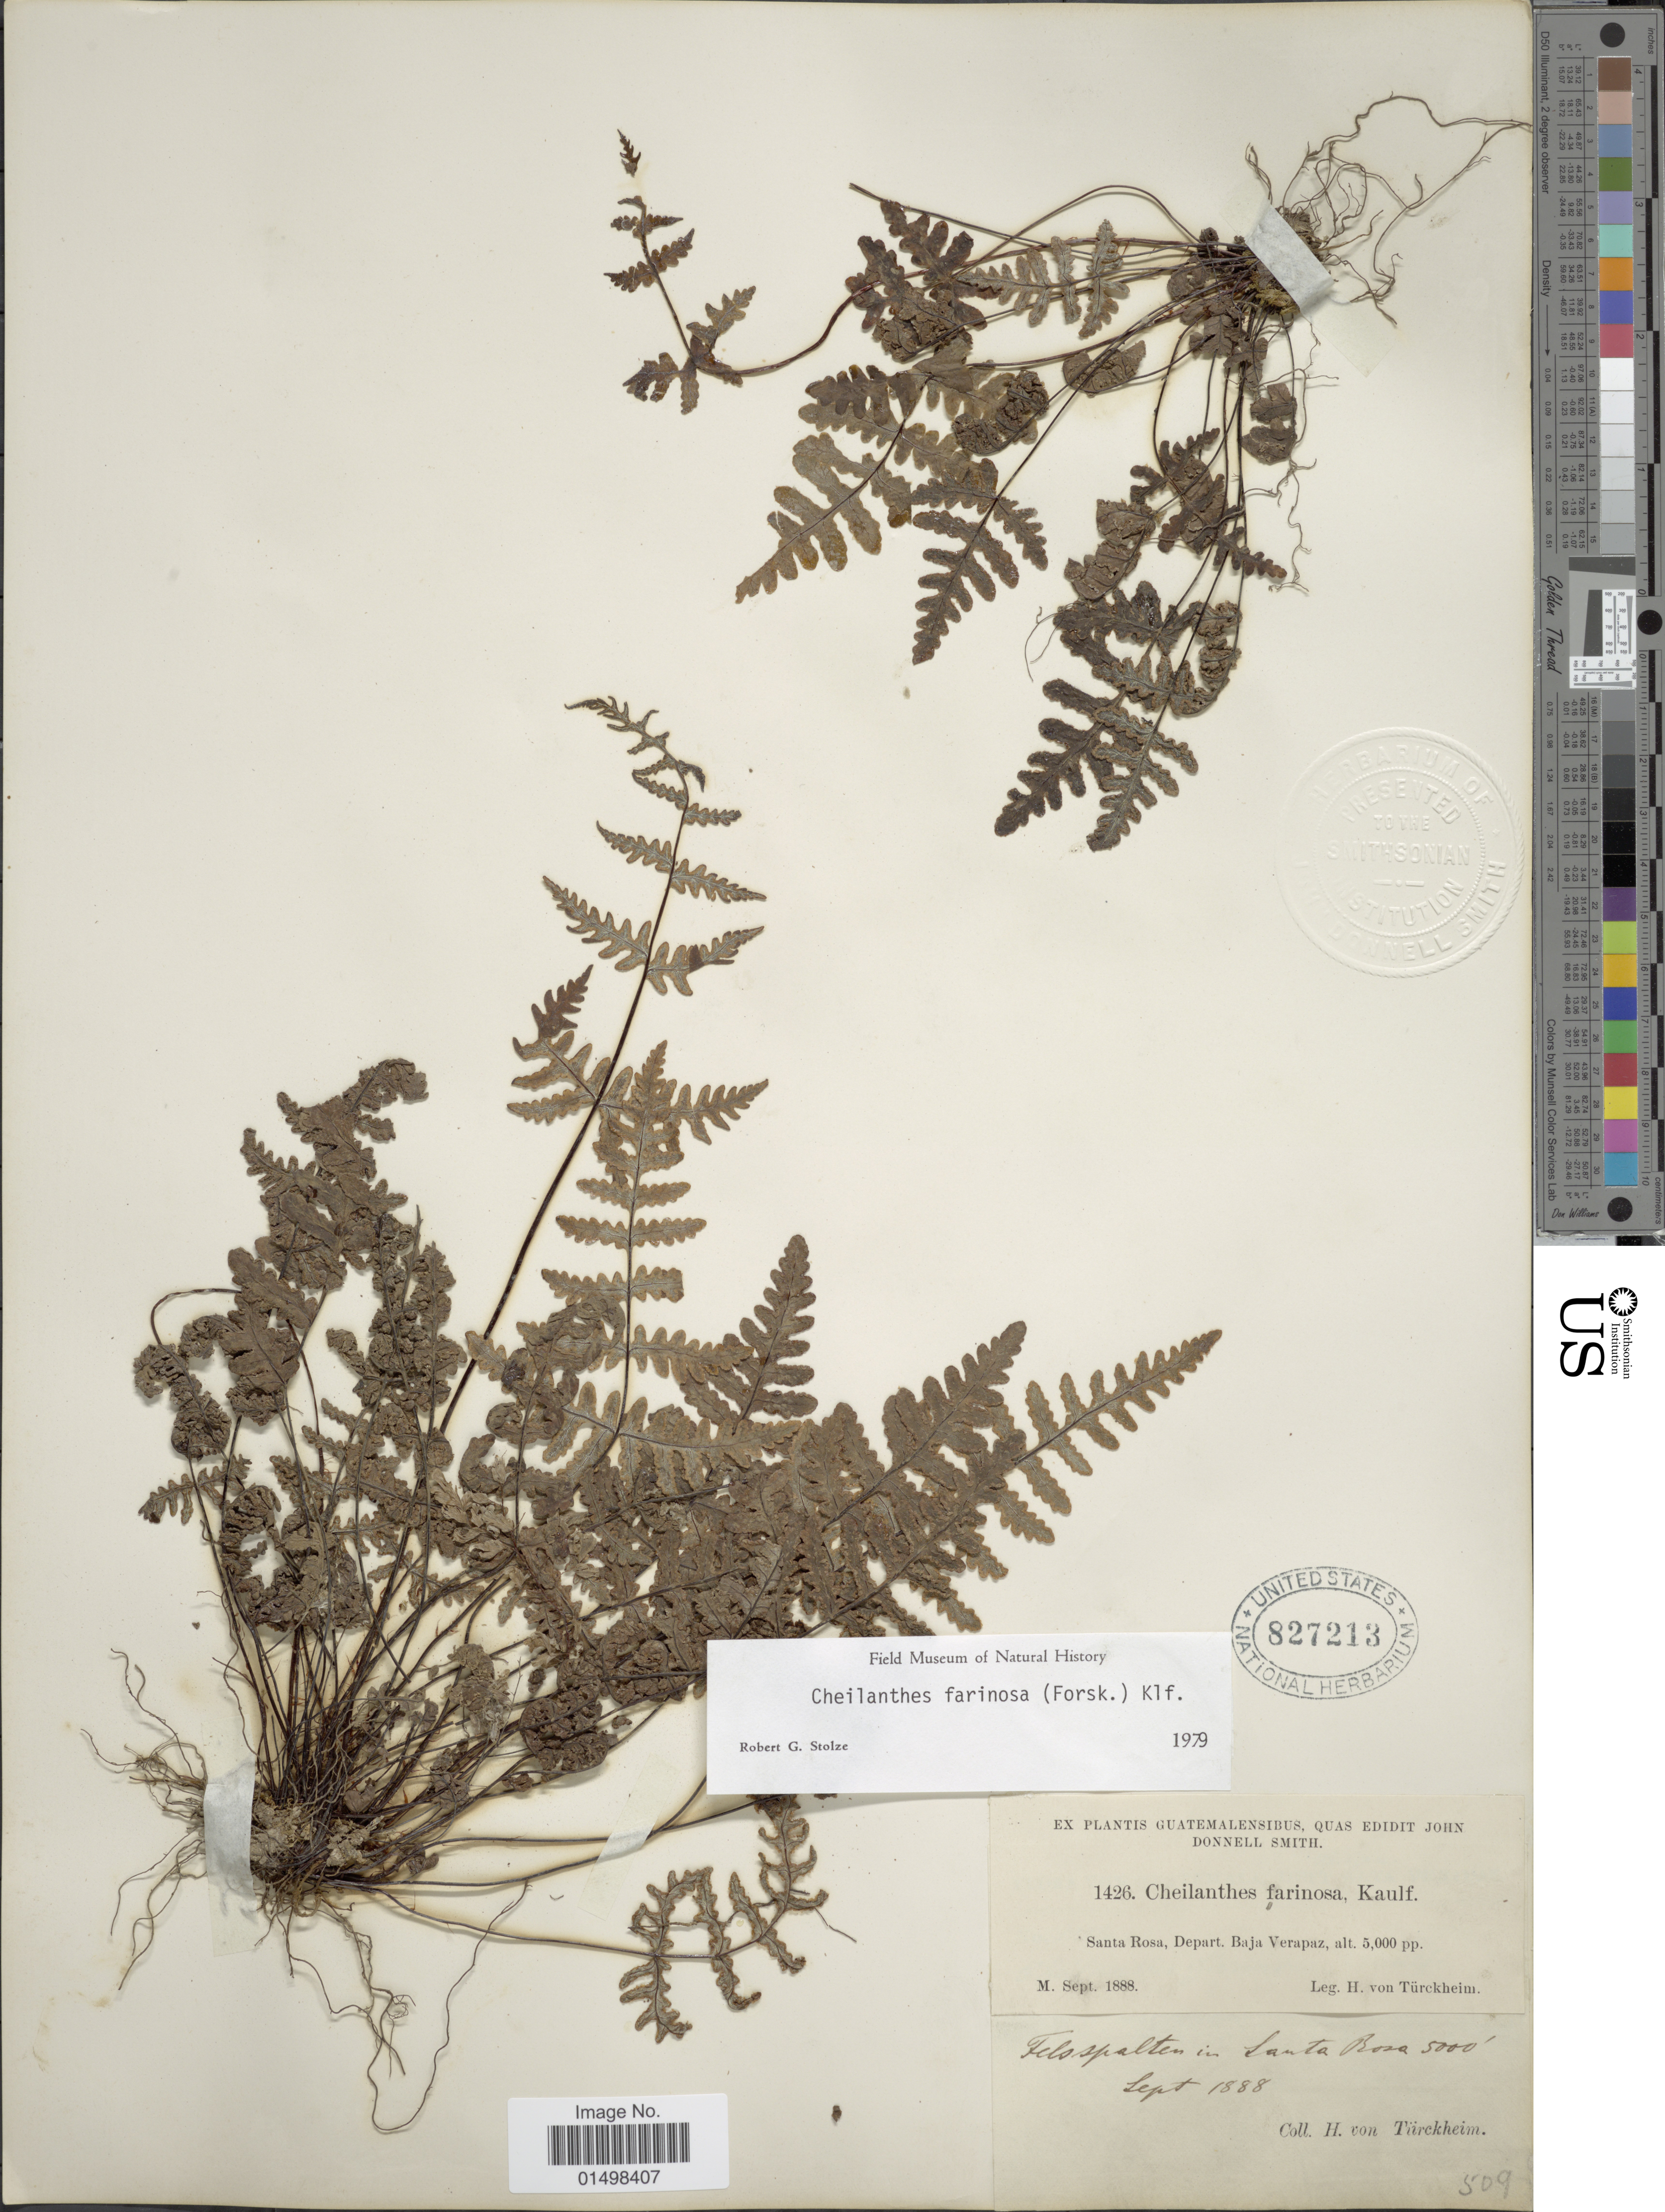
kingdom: Plantae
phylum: Tracheophyta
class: Polypodiopsida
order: Polypodiales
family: Pteridaceae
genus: Aleuritopteris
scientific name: Aleuritopteris farinosa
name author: (Forssk.) Fée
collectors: H. von Türckheim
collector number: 1426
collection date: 1888-09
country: Guatemala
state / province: Baja Verapaz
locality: Felsspalten in Santa Rosa. [crevices in Santa Rosa] Depart. Baja Verapaz.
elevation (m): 1524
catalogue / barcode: US 827213